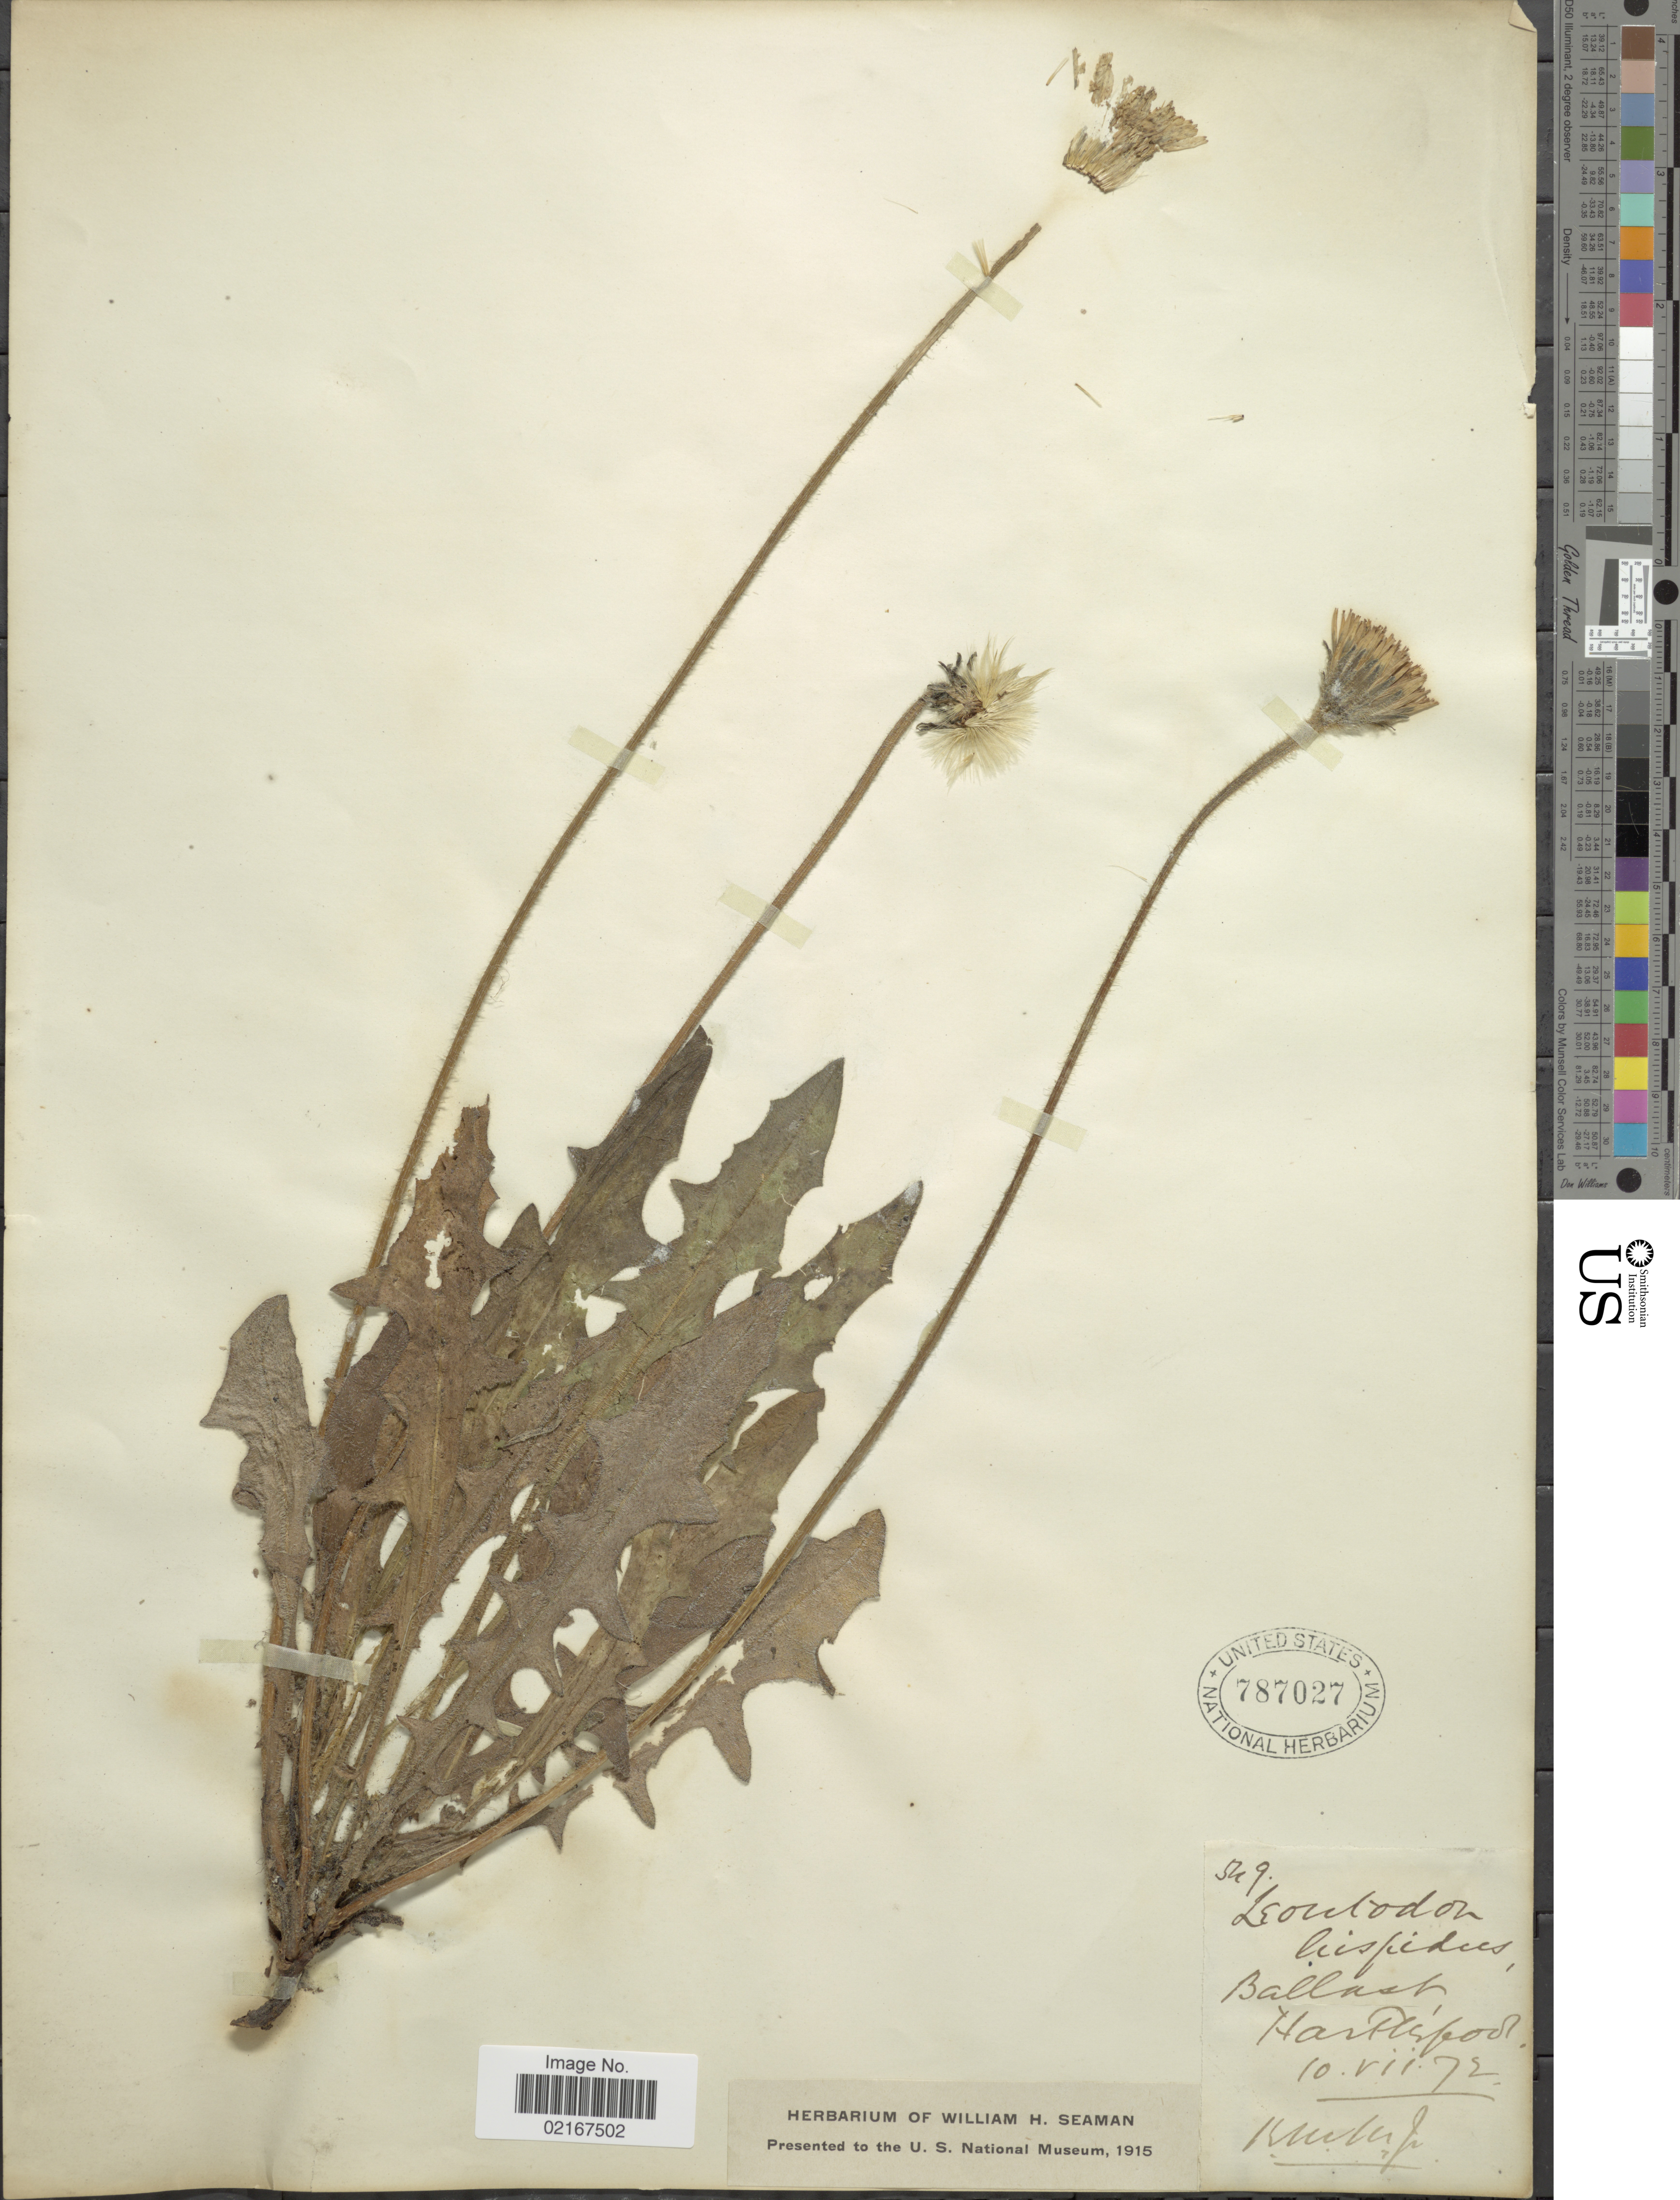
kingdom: Plantae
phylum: Tracheophyta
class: Magnoliopsida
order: Asterales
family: Asteraceae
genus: Leontodon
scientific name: Leontodon hispidus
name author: L.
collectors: J. Kricher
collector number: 549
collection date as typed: Transcribed d/m/y: 10/7/72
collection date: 1872-07-10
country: United Kingdom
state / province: England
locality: Ballast, Hartlepool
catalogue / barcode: US 787027